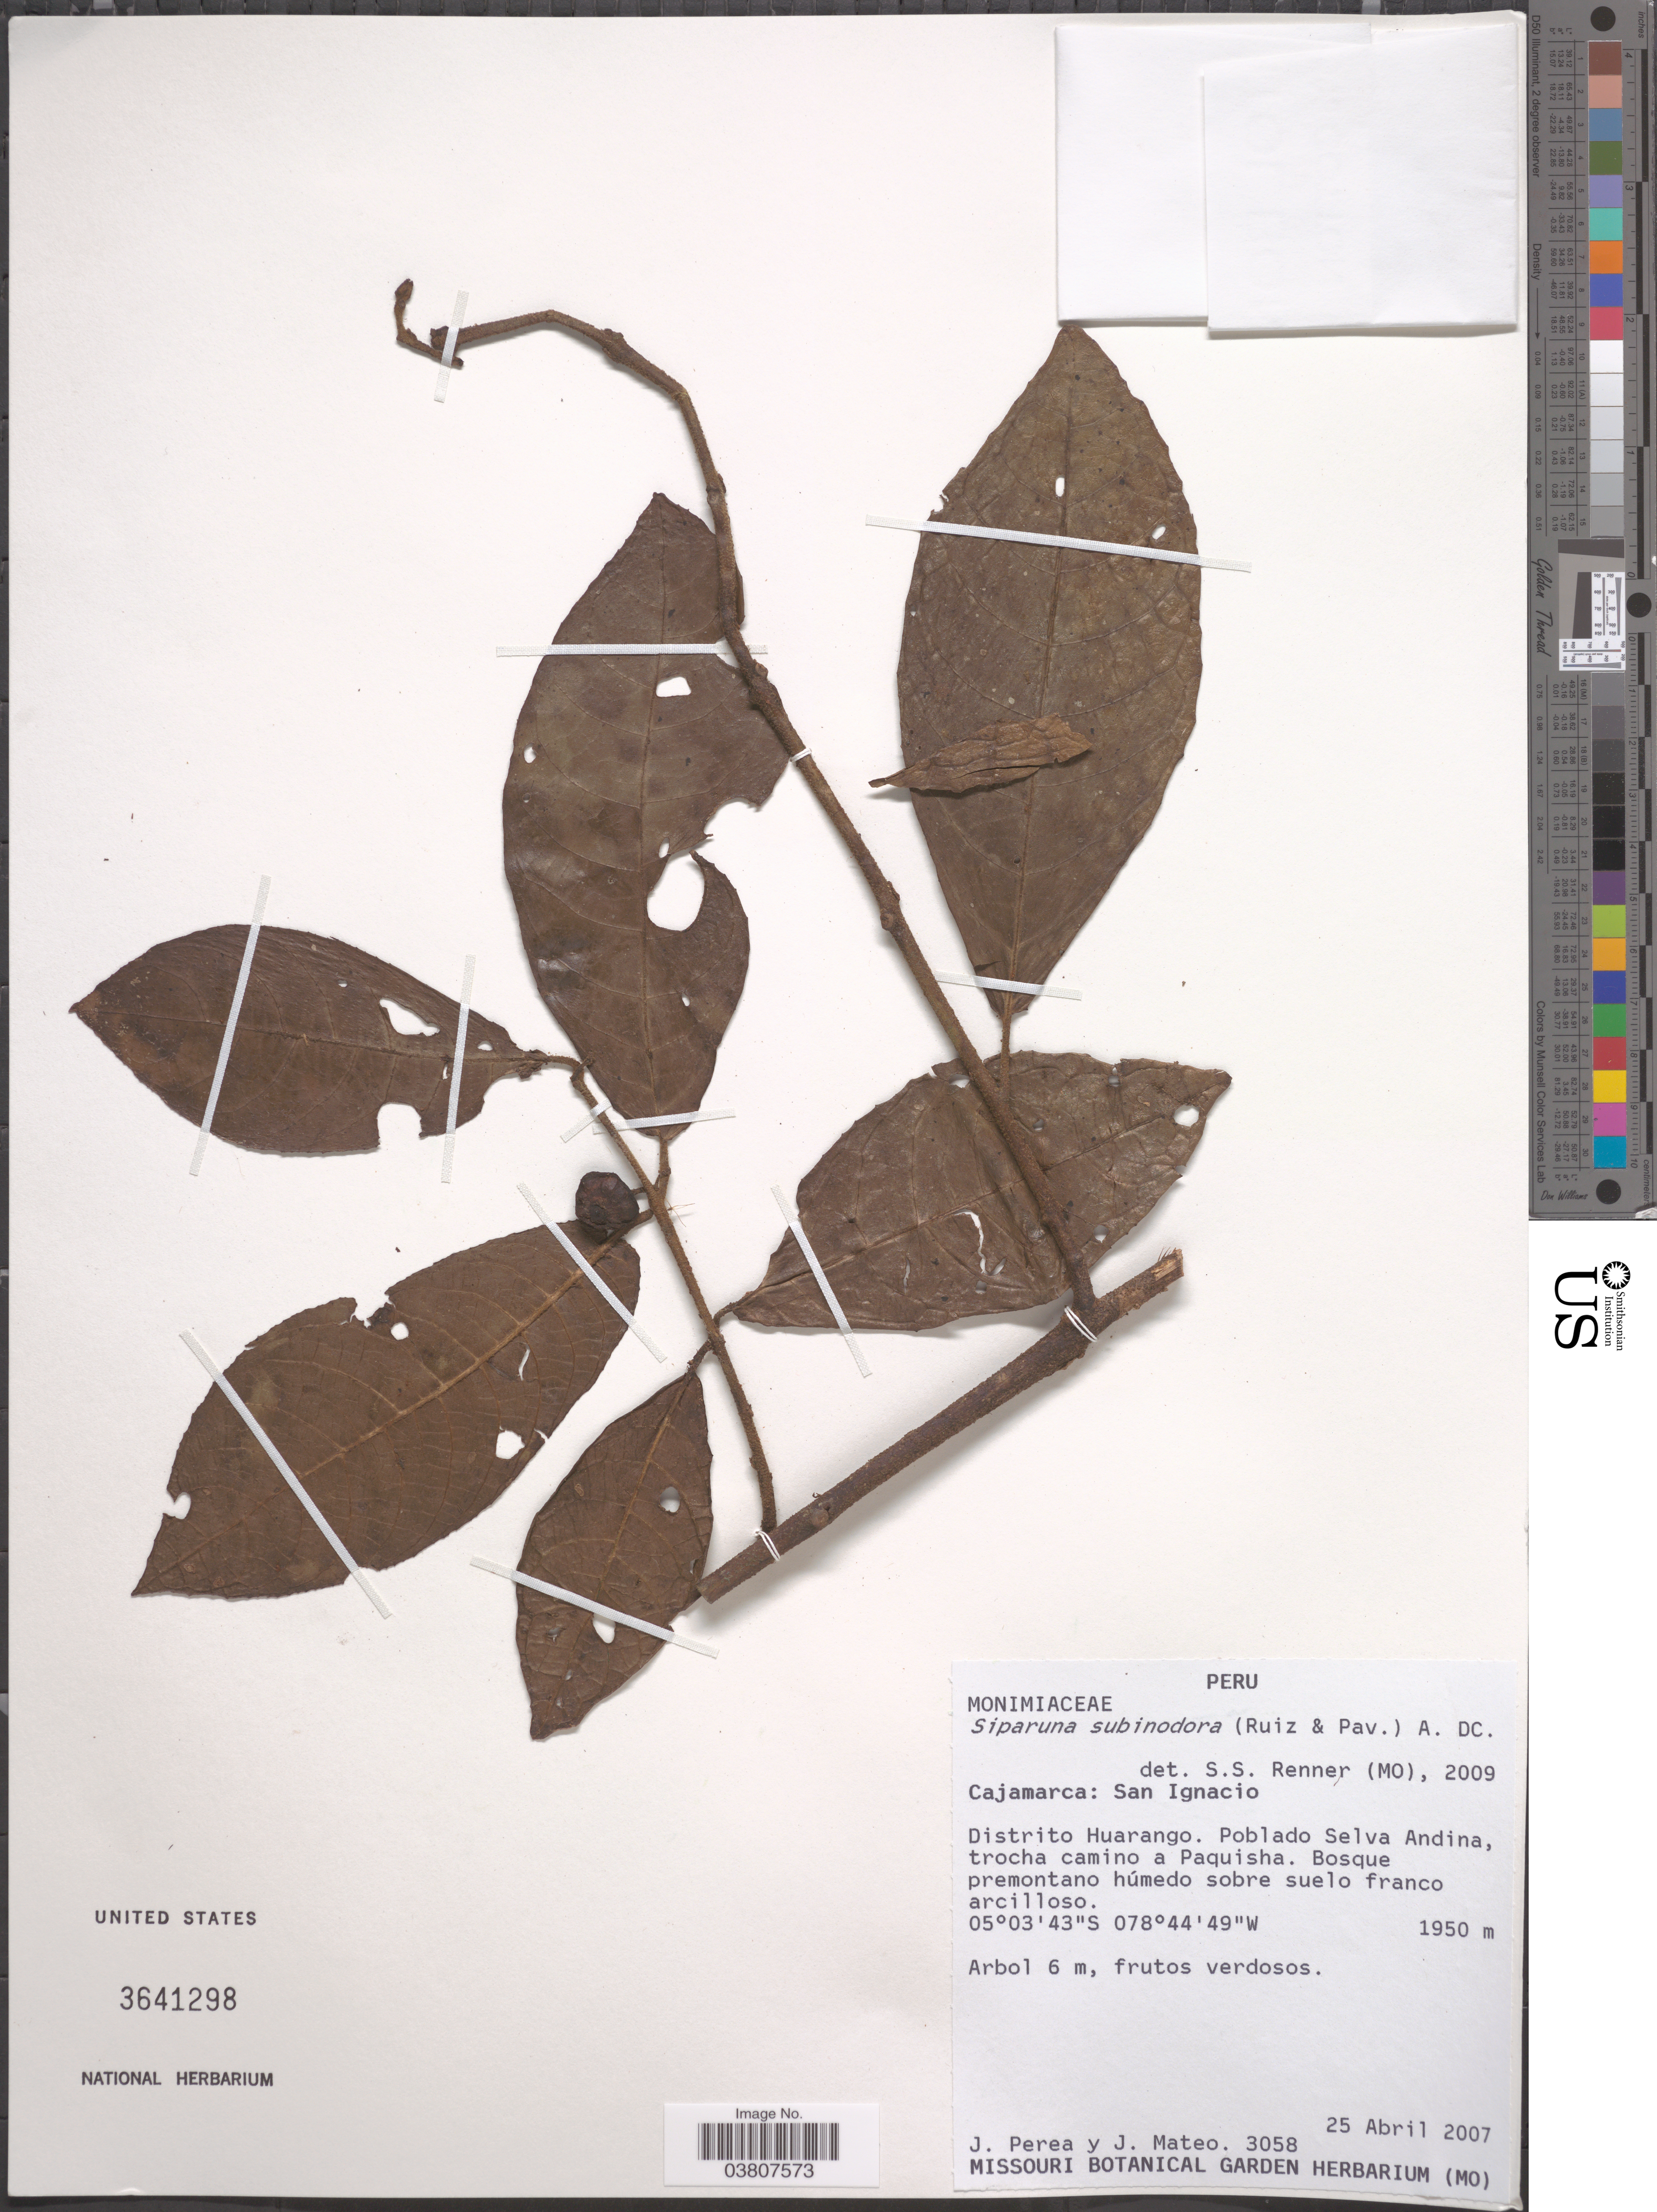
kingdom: Plantae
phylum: Tracheophyta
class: Magnoliopsida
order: Laurales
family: Siparunaceae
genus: Siparuna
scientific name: Siparuna subinodora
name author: (Ruiz & Pav.) A. DC.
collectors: J. Perea & V. Flores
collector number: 3058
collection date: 2007-04-25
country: Peru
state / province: Cajamarca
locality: San Ignacio. Distrito Huarango. Poblado Selva Andina, trocha camino a Paquisha.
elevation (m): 1950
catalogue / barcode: US 3641298